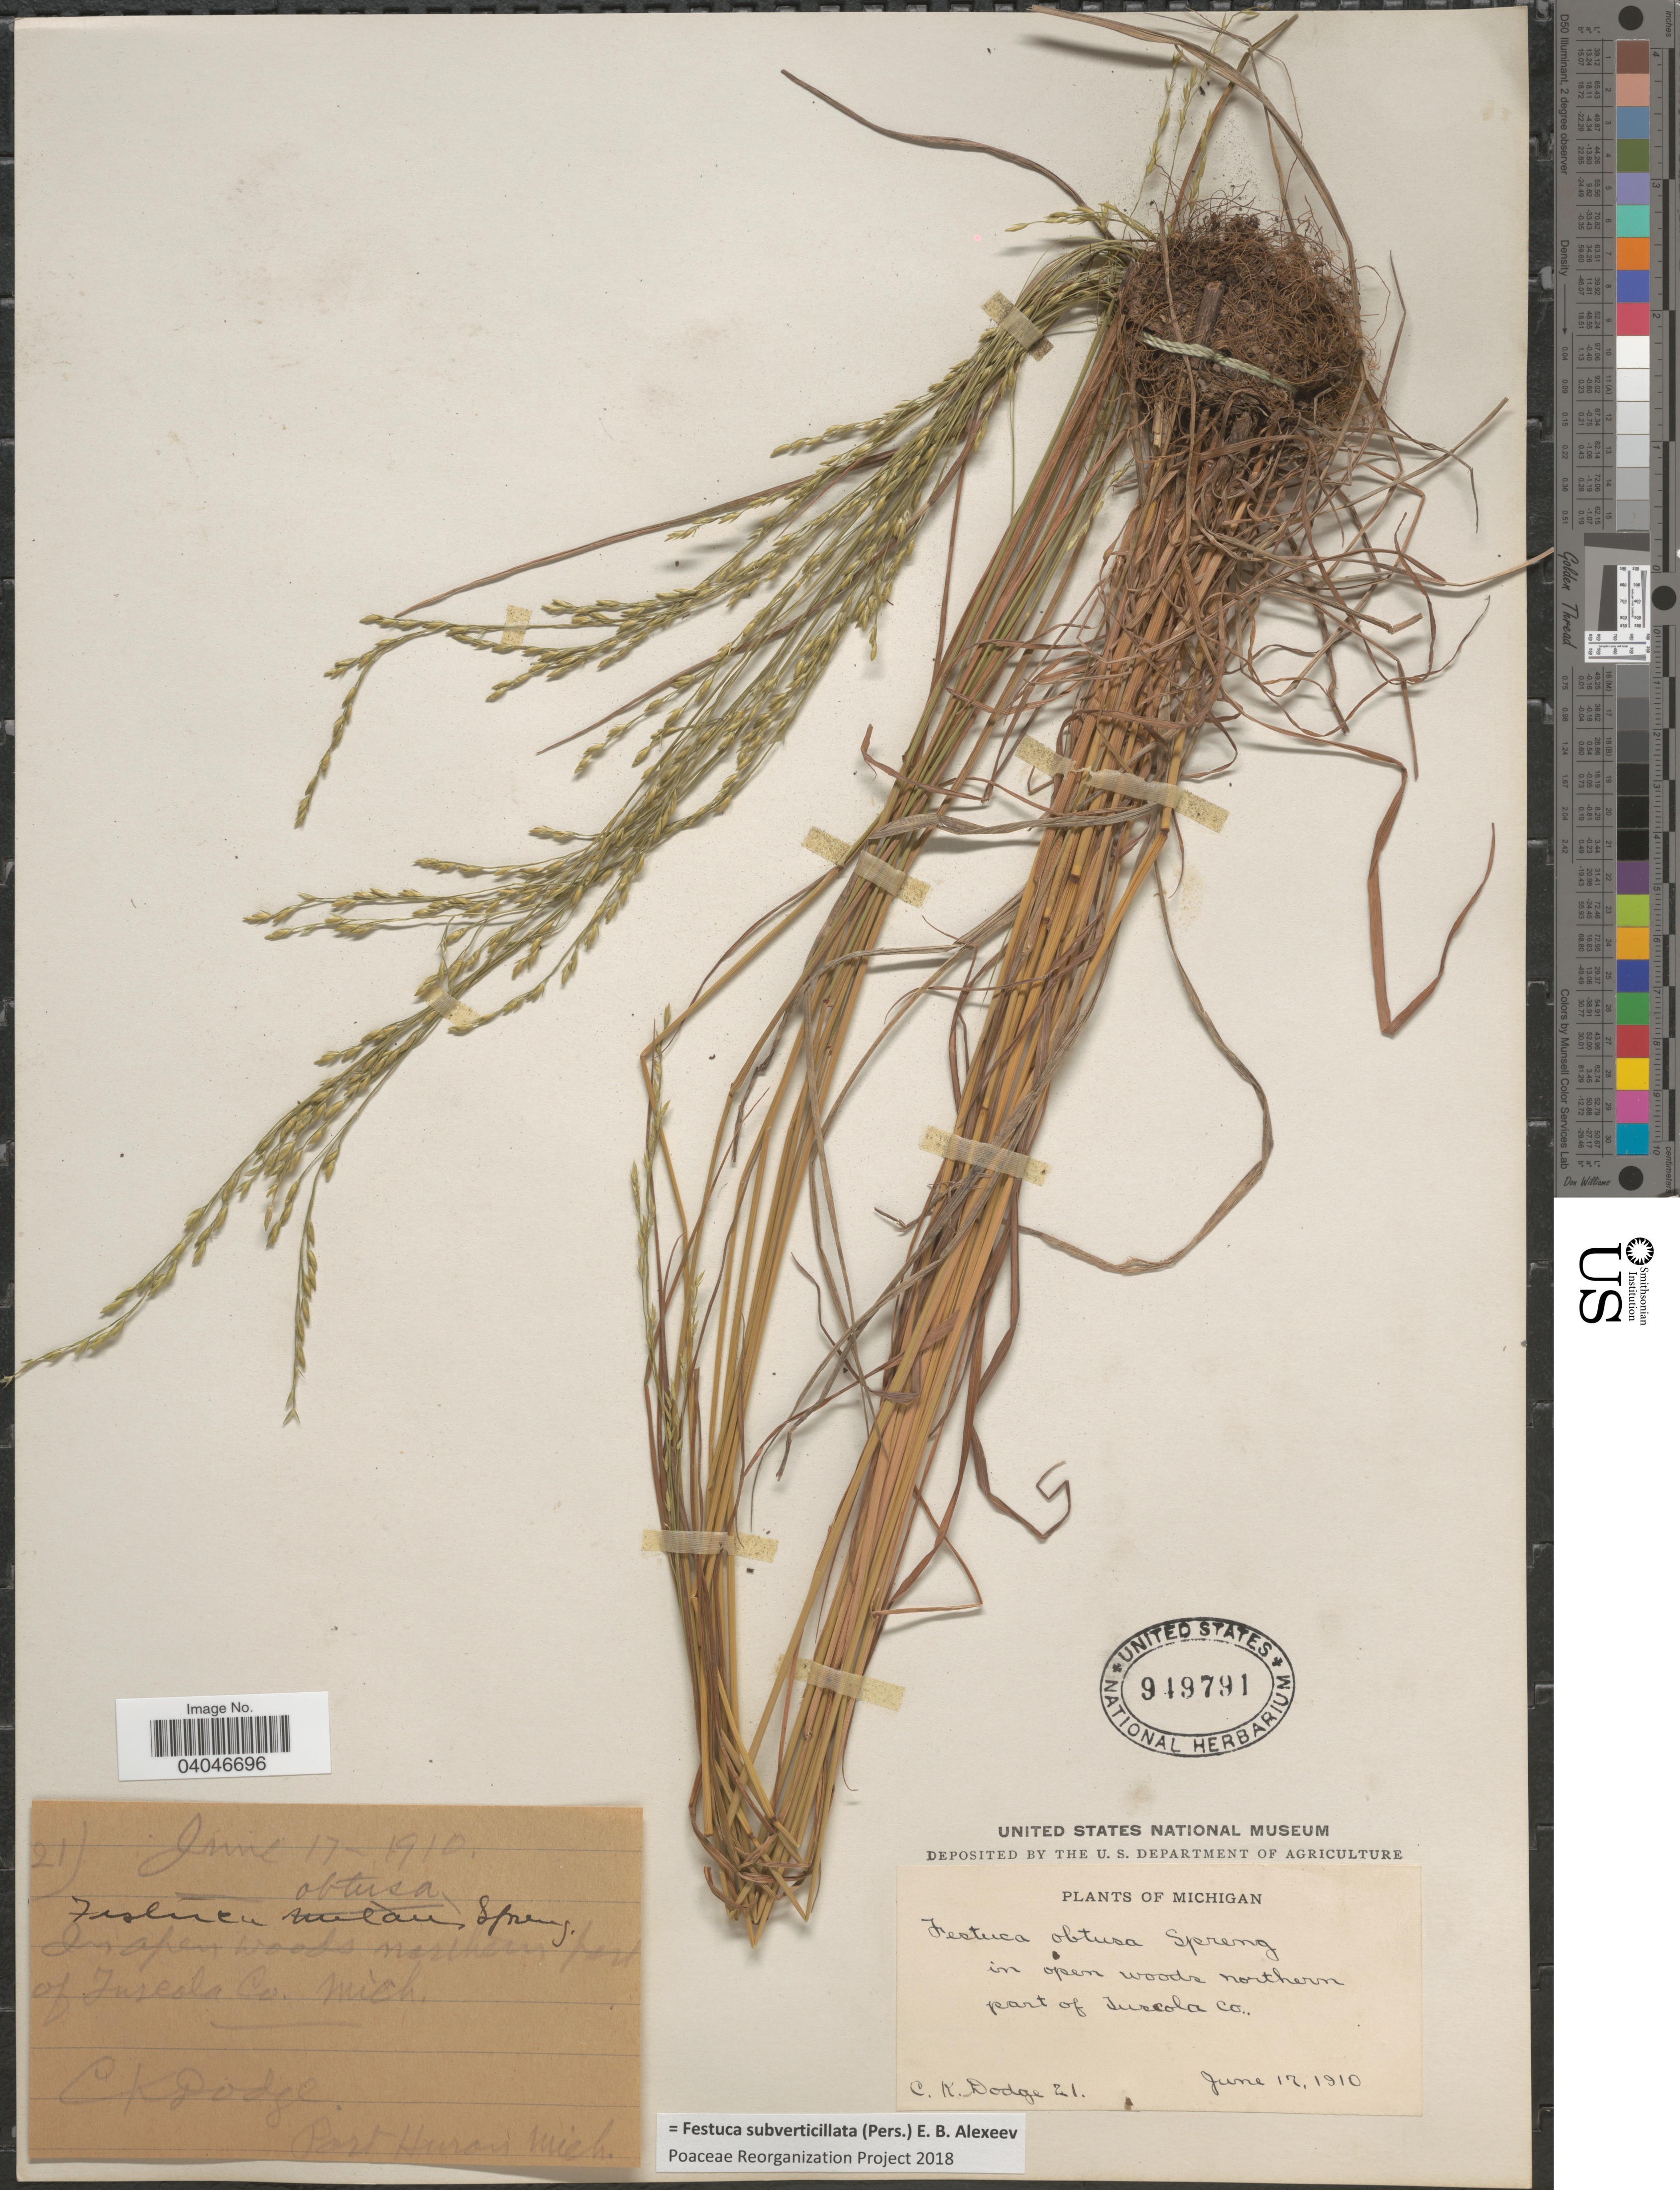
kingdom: Plantae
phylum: Tracheophyta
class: Liliopsida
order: Poales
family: Poaceae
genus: Festuca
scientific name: Festuca subverticillata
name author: (Pers.) E.B. Alexeev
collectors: C. K. Dodge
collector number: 21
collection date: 1910-06-17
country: United States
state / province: Michigan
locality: In open woods northern part of Tuscola Co.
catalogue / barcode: US 949791